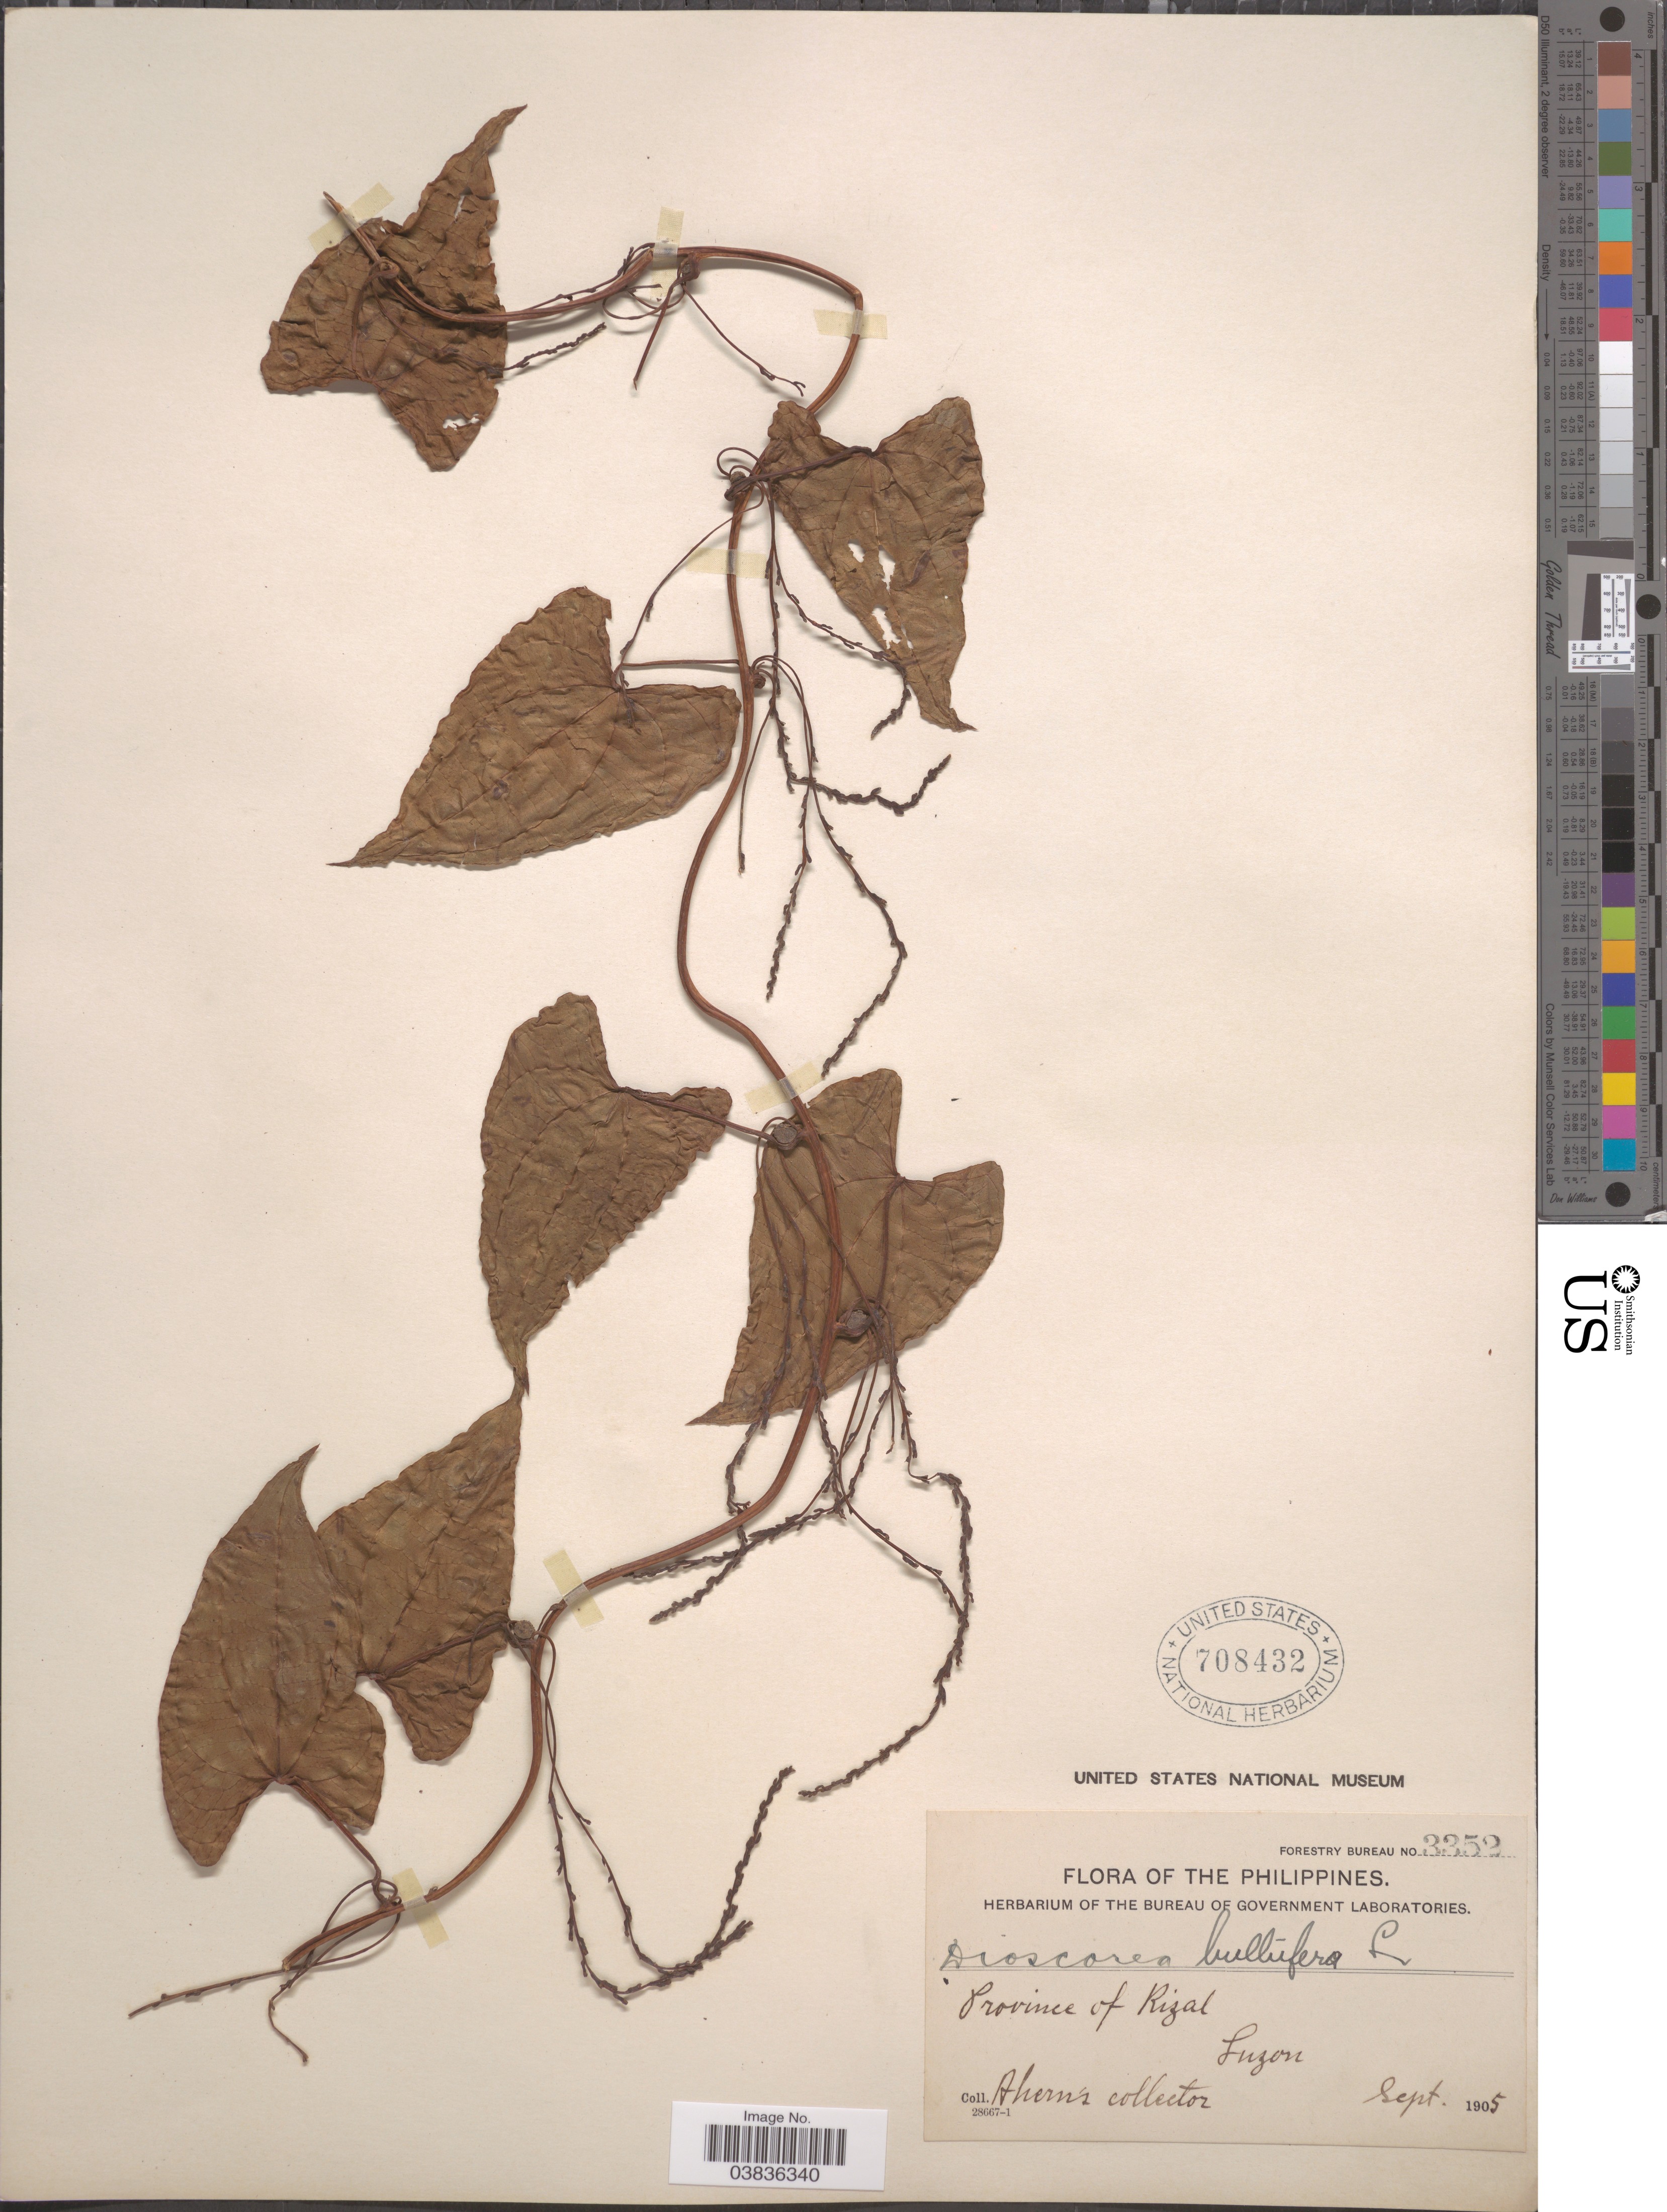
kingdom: Plantae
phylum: Tracheophyta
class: Liliopsida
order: Dioscoreales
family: Dioscoreaceae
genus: Dioscorea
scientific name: Dioscorea bulbifera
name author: L.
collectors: Ahern's collector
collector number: Forestry Bureau 3352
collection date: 1905-09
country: Philippines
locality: Province of Rizal. Luzon.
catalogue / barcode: US 708432